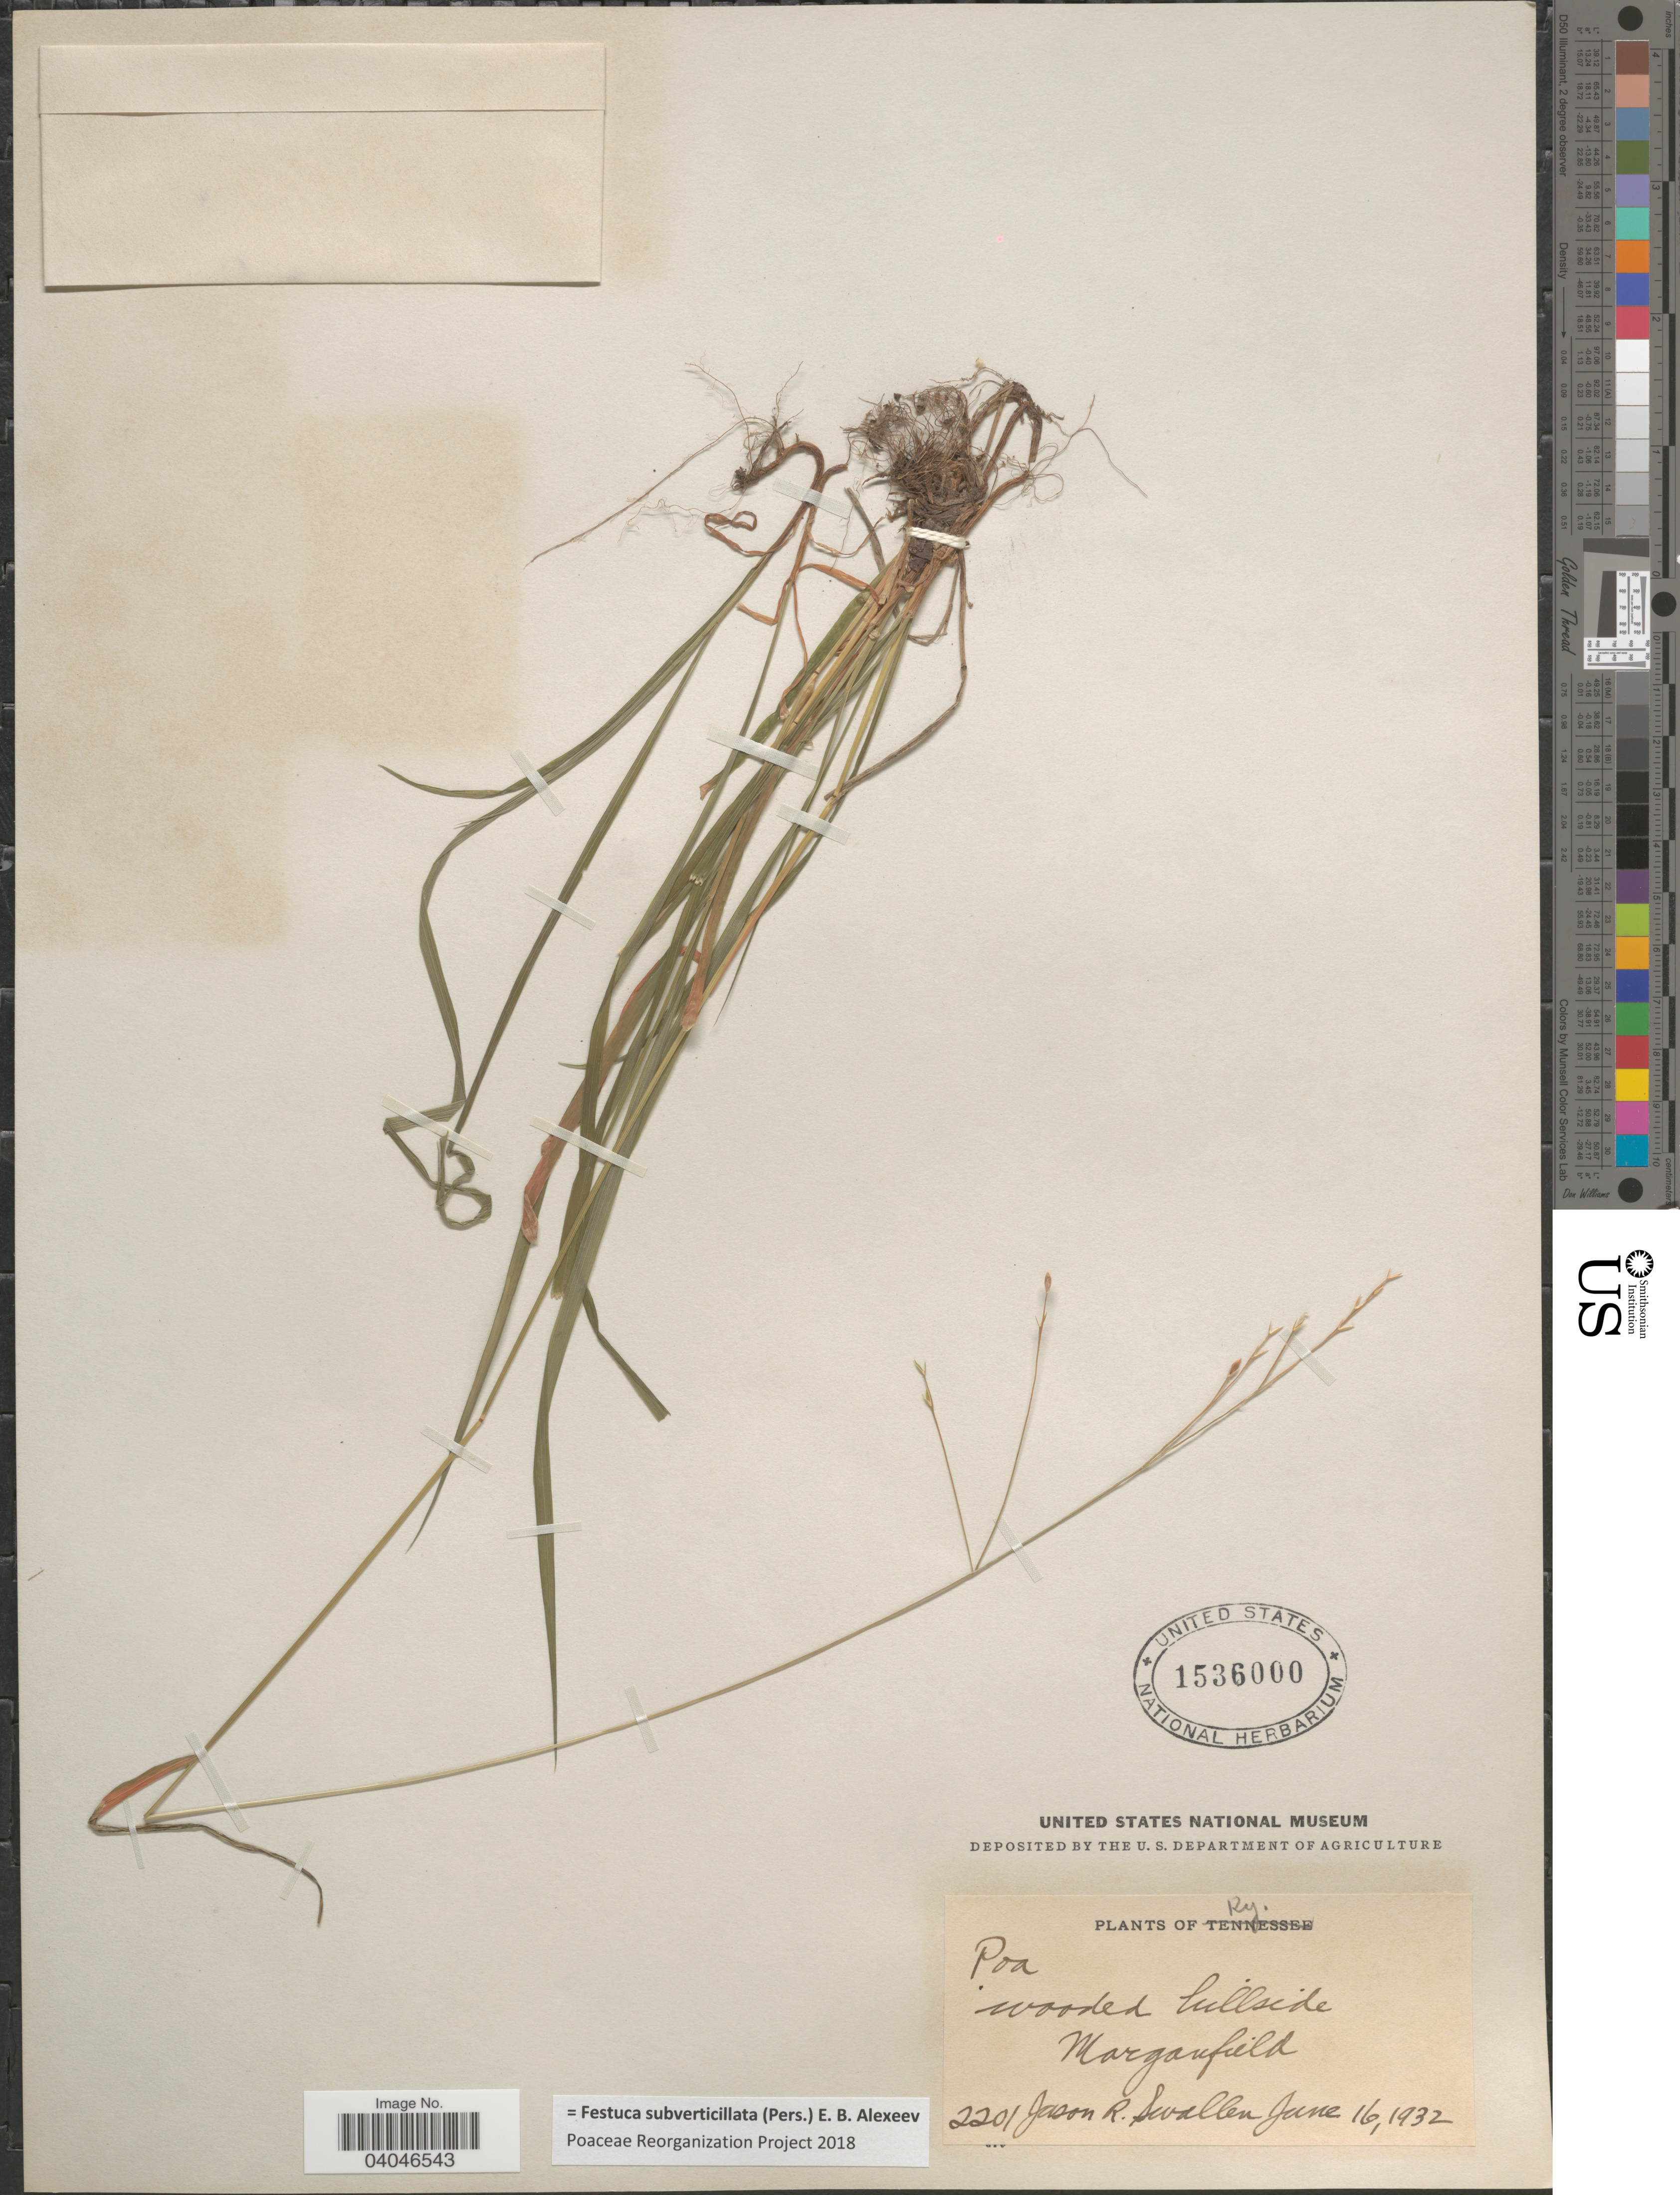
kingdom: Plantae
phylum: Tracheophyta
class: Liliopsida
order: Poales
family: Poaceae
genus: Festuca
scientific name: Festuca subverticillata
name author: (Pers.) E.B. Alexeev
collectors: J. R. Swallen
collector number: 2201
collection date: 1932-06-16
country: United States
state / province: Kentucky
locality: Wooded hillside. Morganfield.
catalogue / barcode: US 1536000